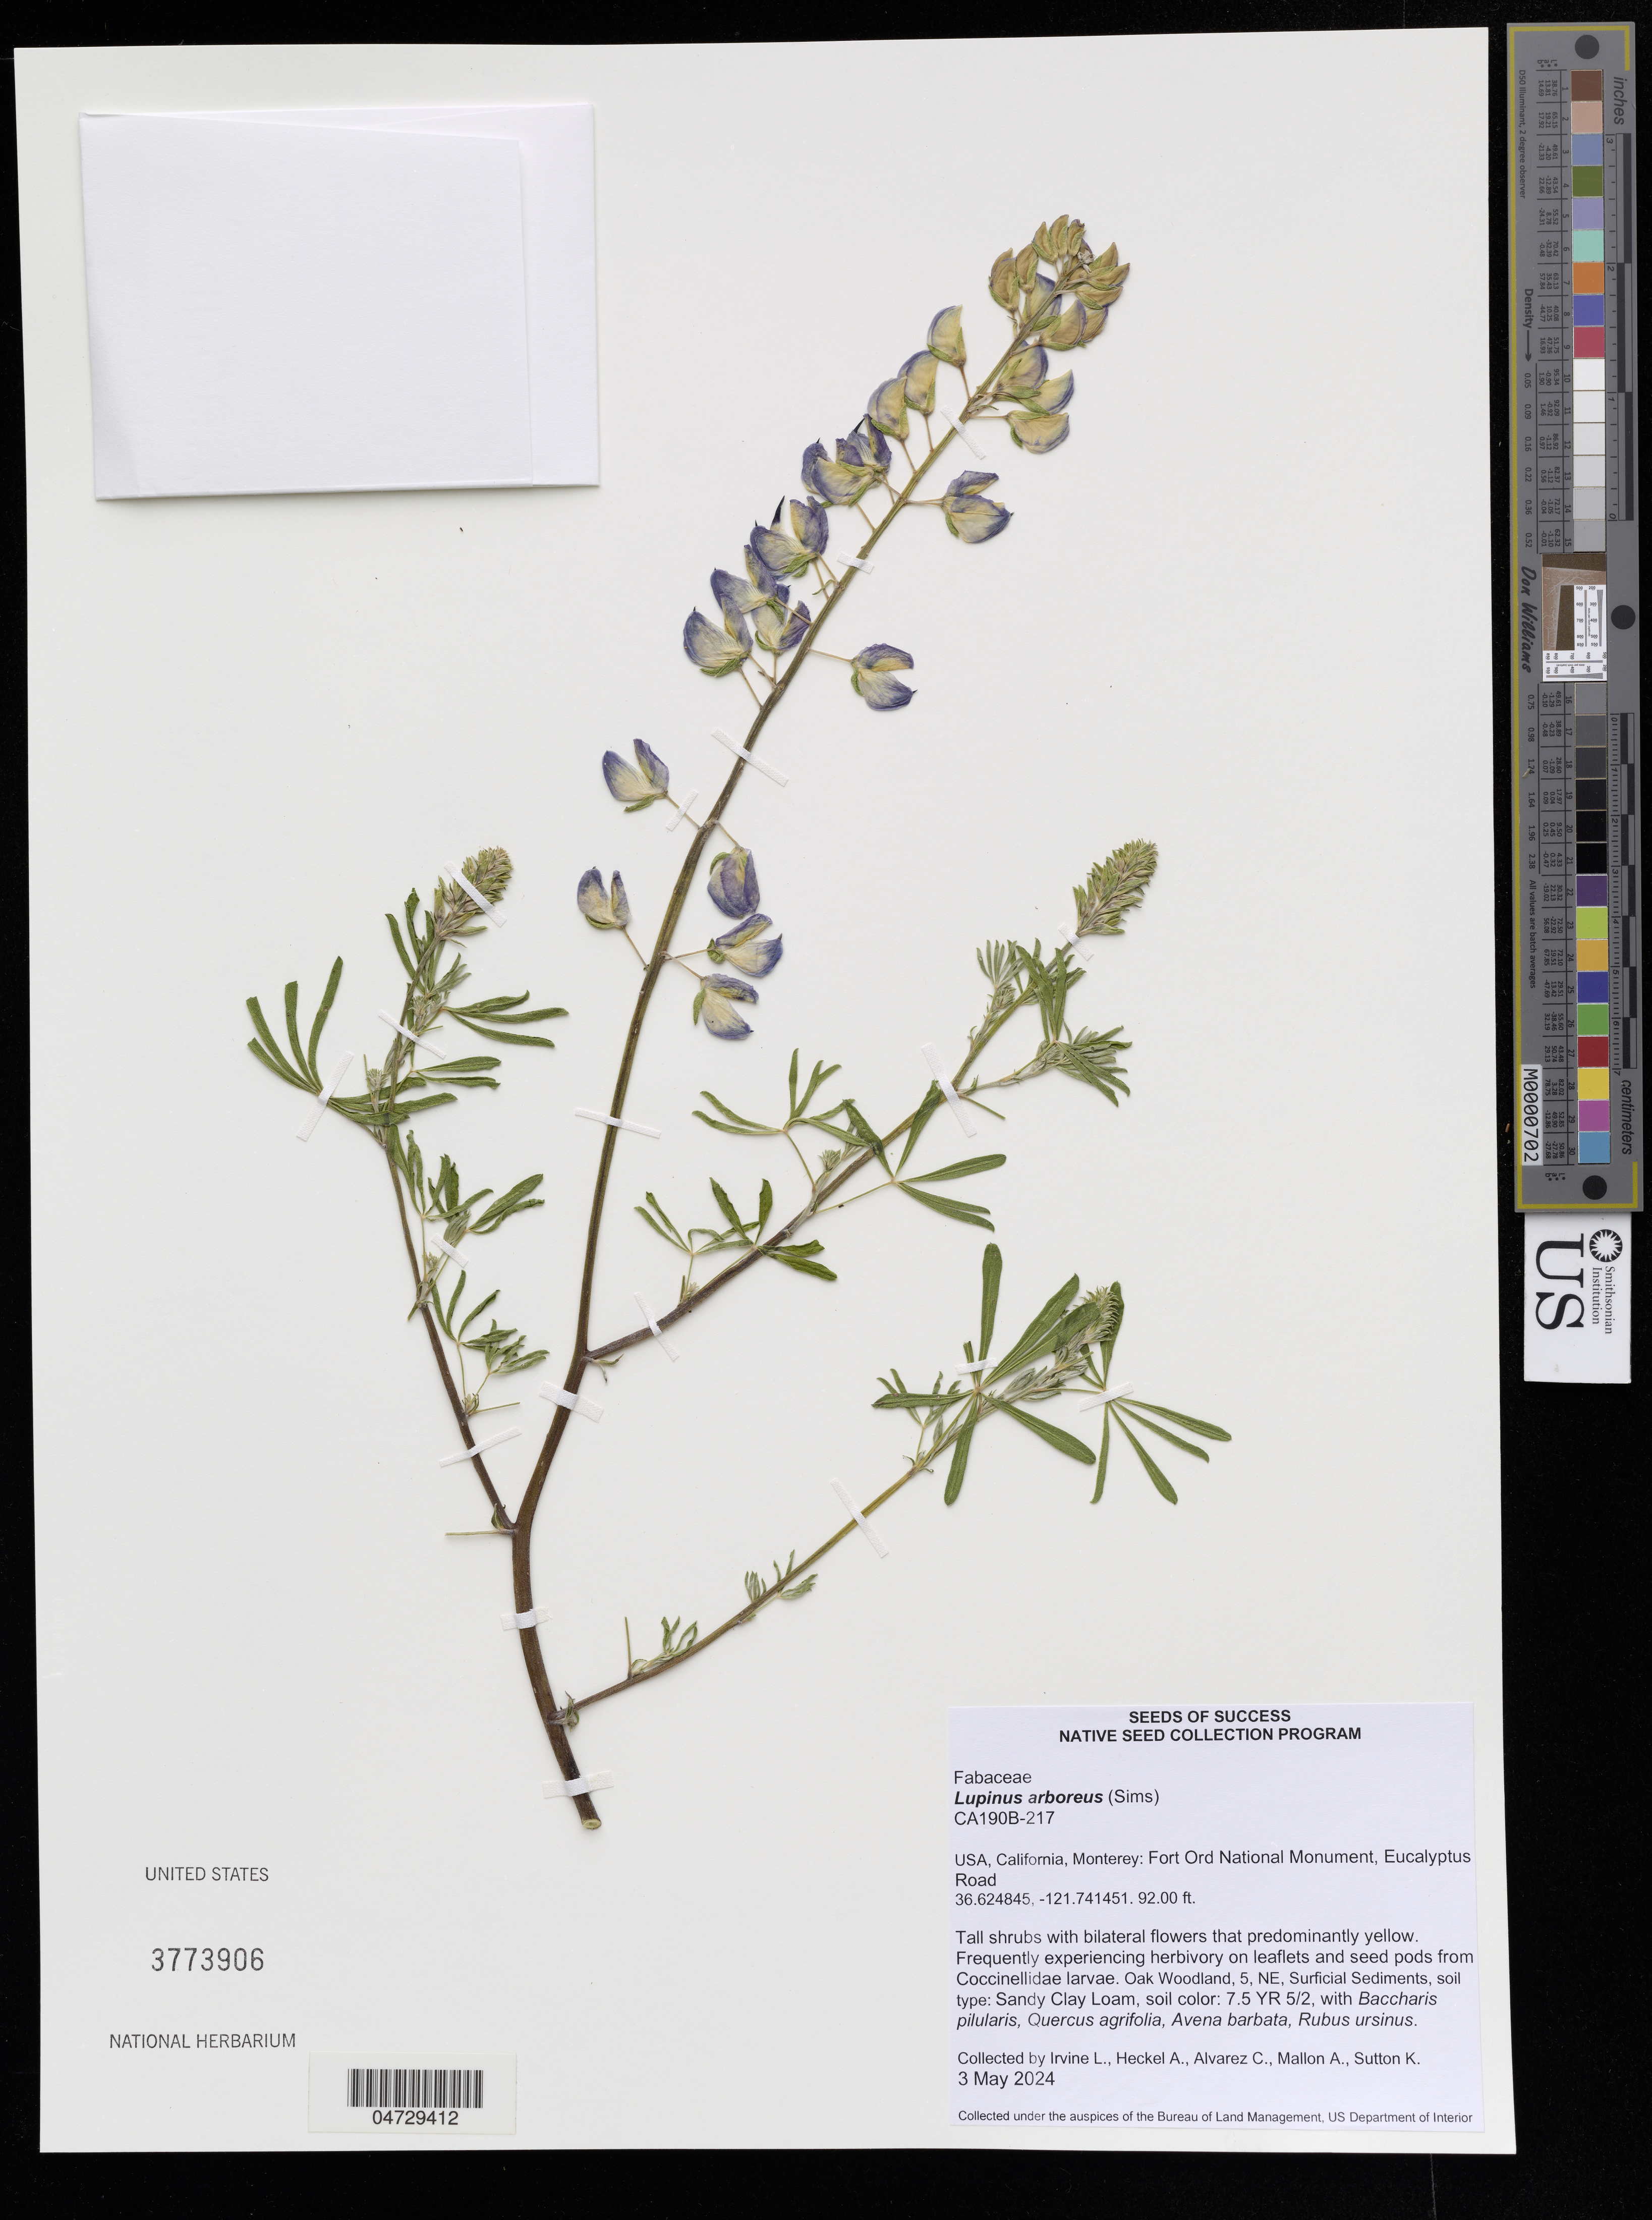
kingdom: Plantae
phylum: Tracheophyta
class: Magnoliopsida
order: Fabales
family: Fabaceae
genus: Lupinus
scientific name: Lupinus arboreus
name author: Sims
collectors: L. Irvine, A. Heckel, C. Alvarez & A. Mallonga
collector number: CA190B-217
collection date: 2024-05-03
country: United States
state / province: California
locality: Monterey: Fort Ord National Monument, Eucalyptus Road.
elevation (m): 28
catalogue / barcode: US 3773906